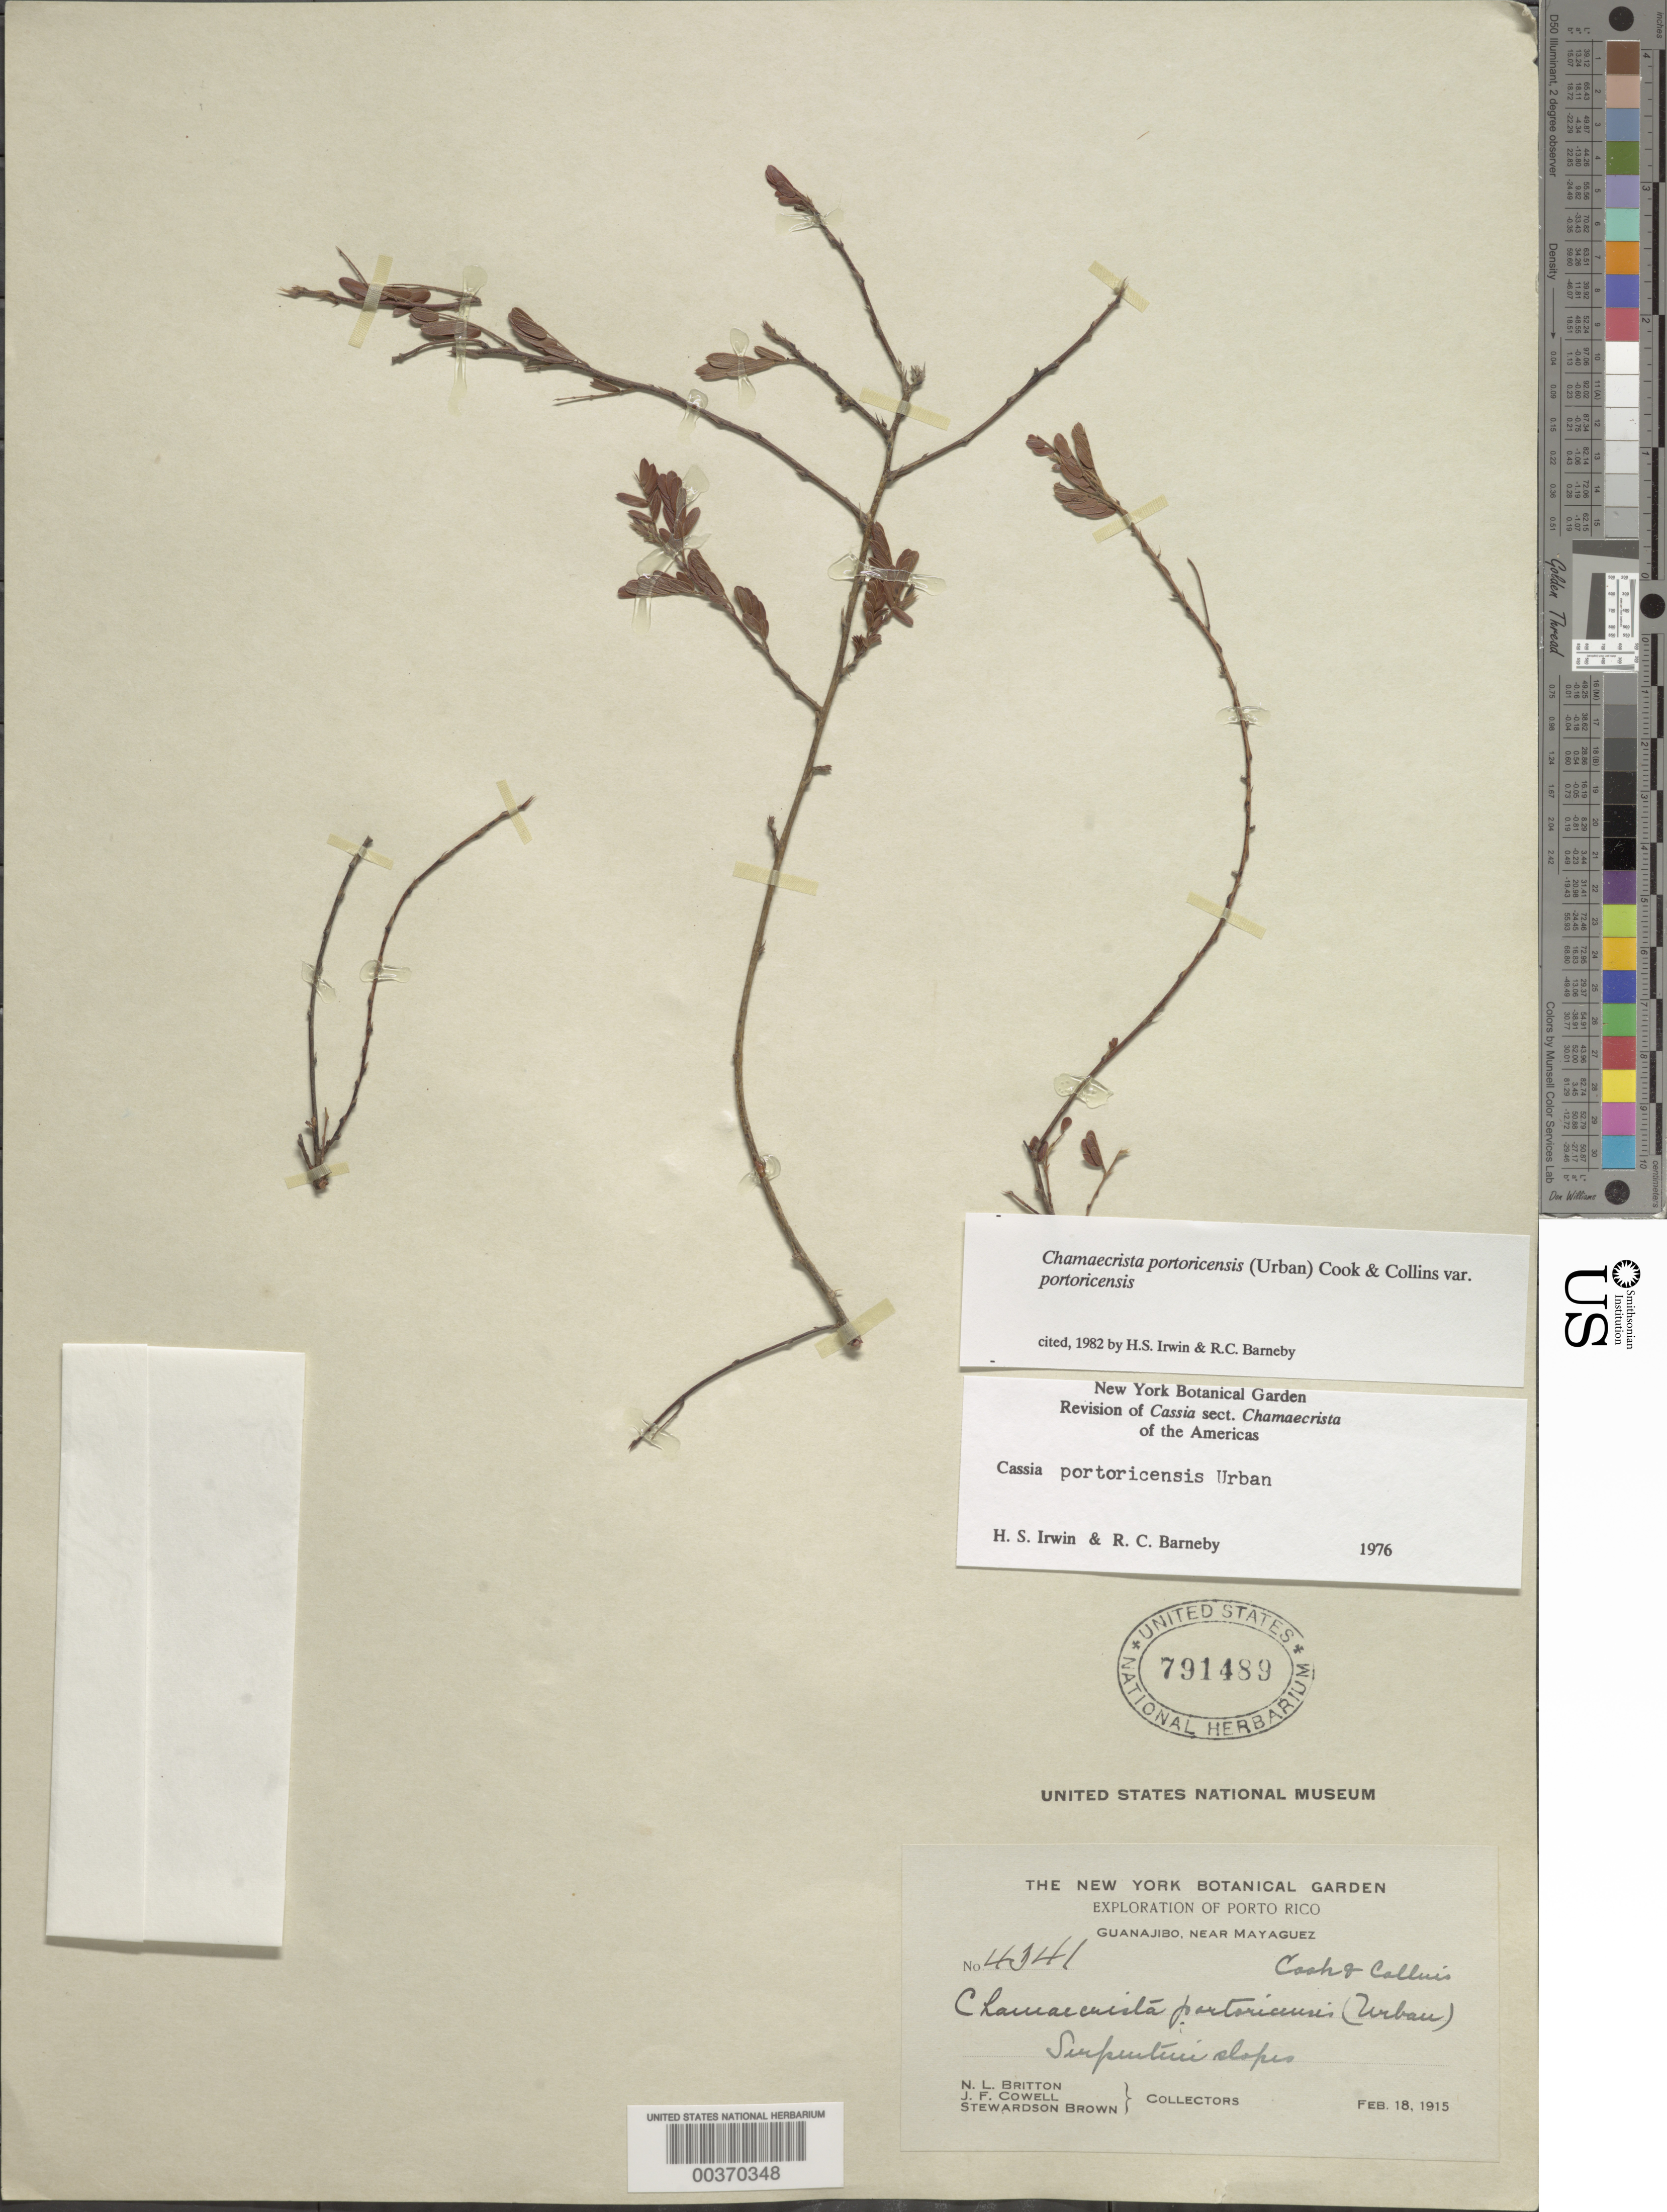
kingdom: Plantae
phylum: Tracheophyta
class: Magnoliopsida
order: Fabales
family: Fabaceae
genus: Chamaecrista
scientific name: Chamaecrista portoricensis var. portoricensis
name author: (Urb.) O.F. Cook & G. N. Collins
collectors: N. Britton, J. F. Cowell & S. Brown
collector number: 4341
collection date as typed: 18 Feb 1915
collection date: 1915-02-18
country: Puerto Rico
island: Greater Antilles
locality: Guanajibo, near mayaguez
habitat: Serpentine slopes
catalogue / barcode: US 791489